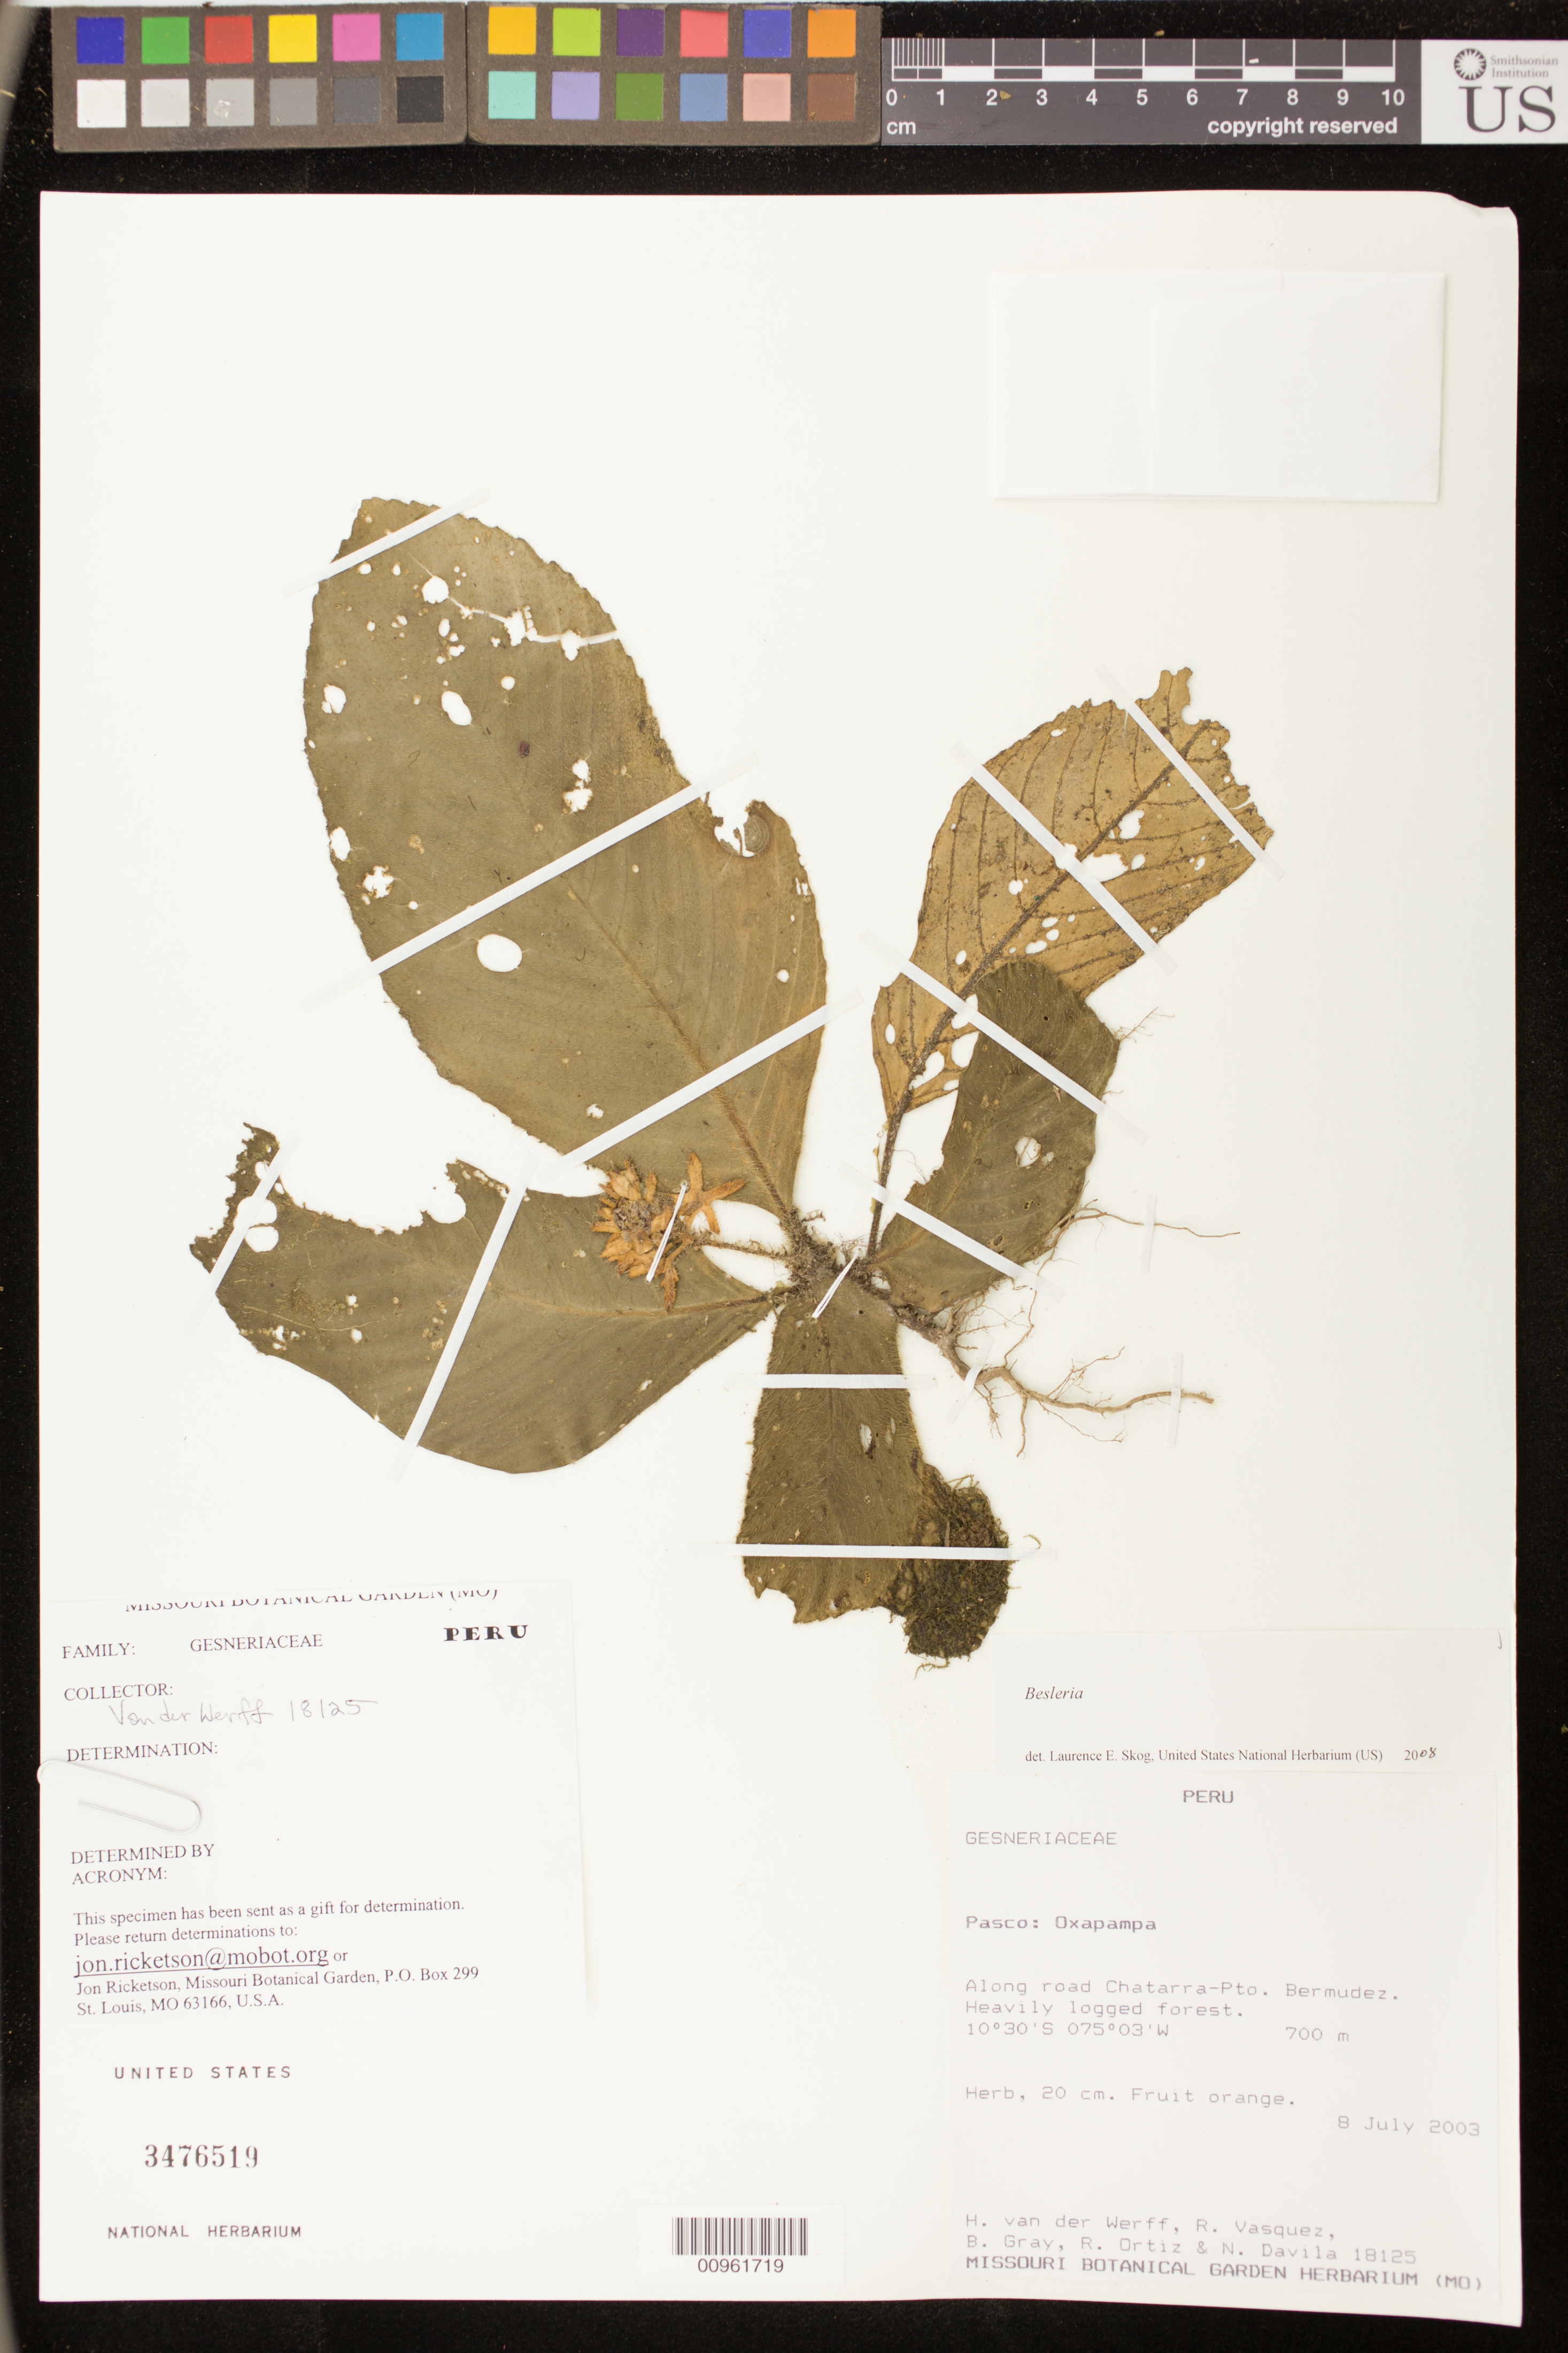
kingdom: Plantae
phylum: Tracheophyta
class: Magnoliopsida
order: Lamiales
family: Gesneriaceae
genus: Besleria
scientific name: Besleria sp.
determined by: Skog, Laurence E.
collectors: H. van der Werff, R. Vásquez, B. Gray, R. del C. Ortiz & N. Davila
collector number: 18125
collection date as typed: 08 Jul 2003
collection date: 2003-07-08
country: Peru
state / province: Pasco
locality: Pasco: Oxapampa. Along road Chatarra-Pto. Bermudez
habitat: Heavily logged forest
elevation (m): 700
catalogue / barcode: US 3476519